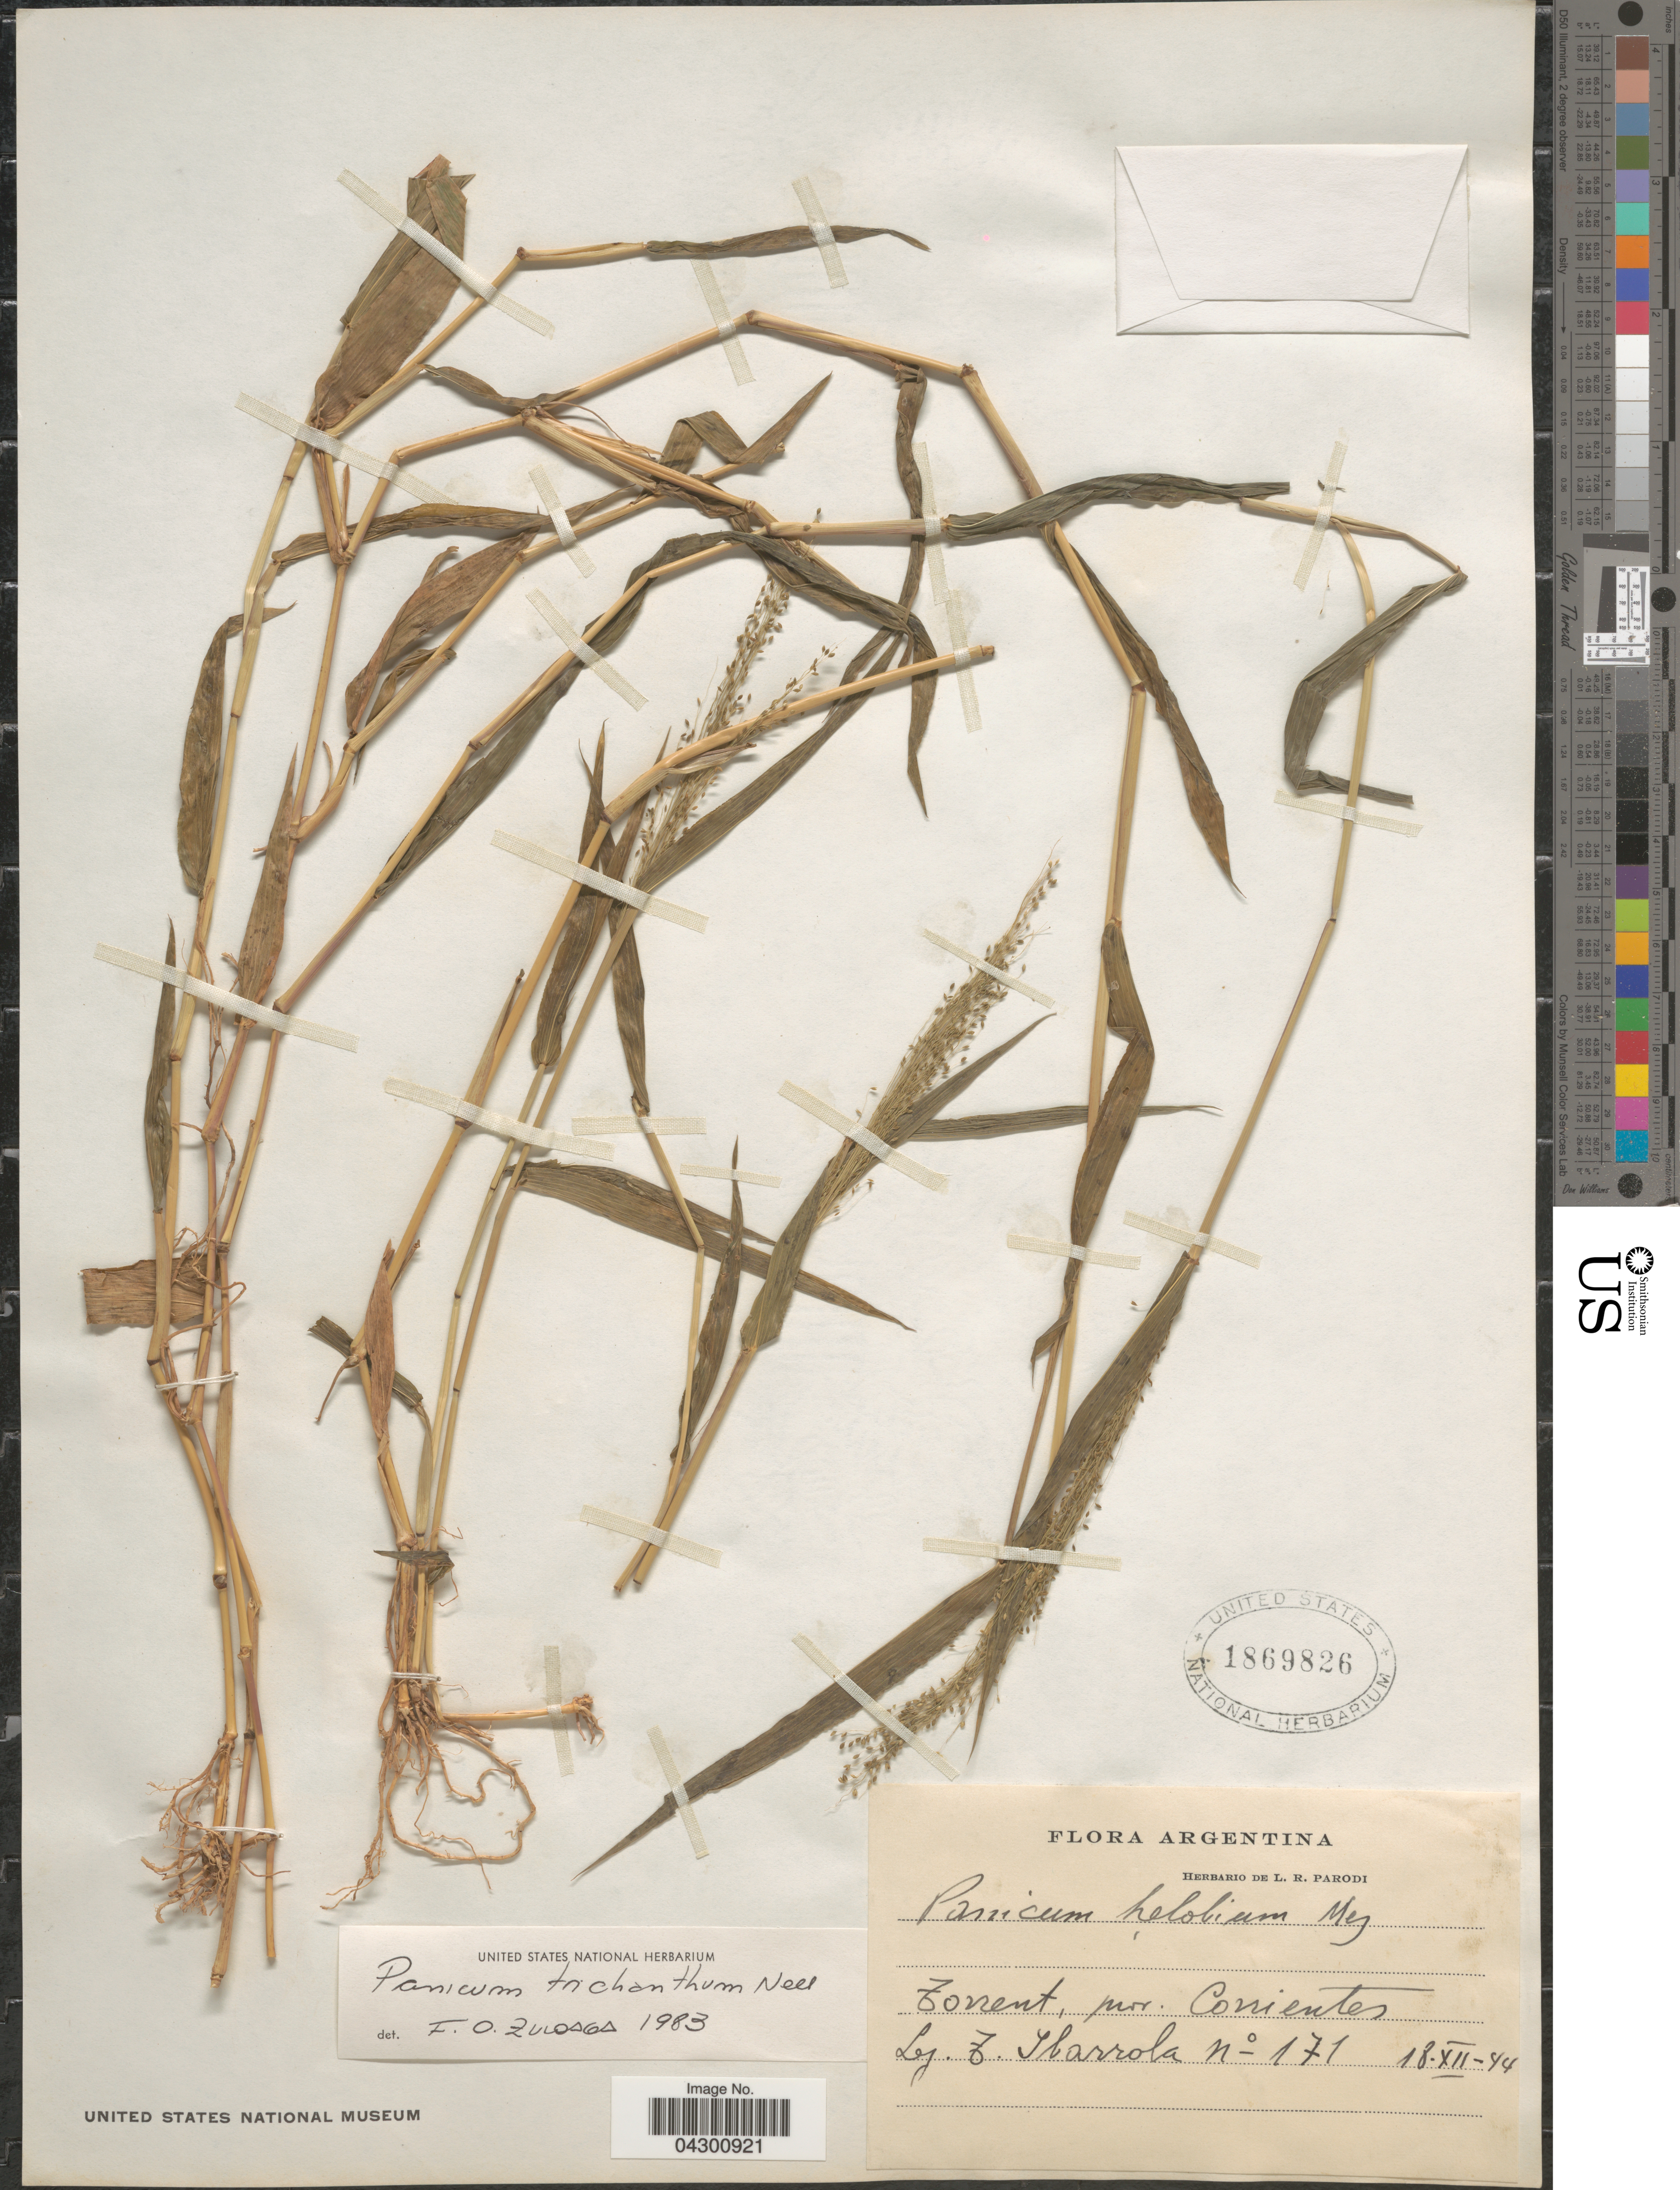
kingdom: Plantae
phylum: Tracheophyta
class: Liliopsida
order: Poales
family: Poaceae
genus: Panicum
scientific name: Panicum trichanthum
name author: Nees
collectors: T. Ibarrola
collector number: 171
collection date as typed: Transcribed d/m/y: 18/12/44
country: Argentina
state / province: Corrientes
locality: Torrent.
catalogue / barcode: US 1869826